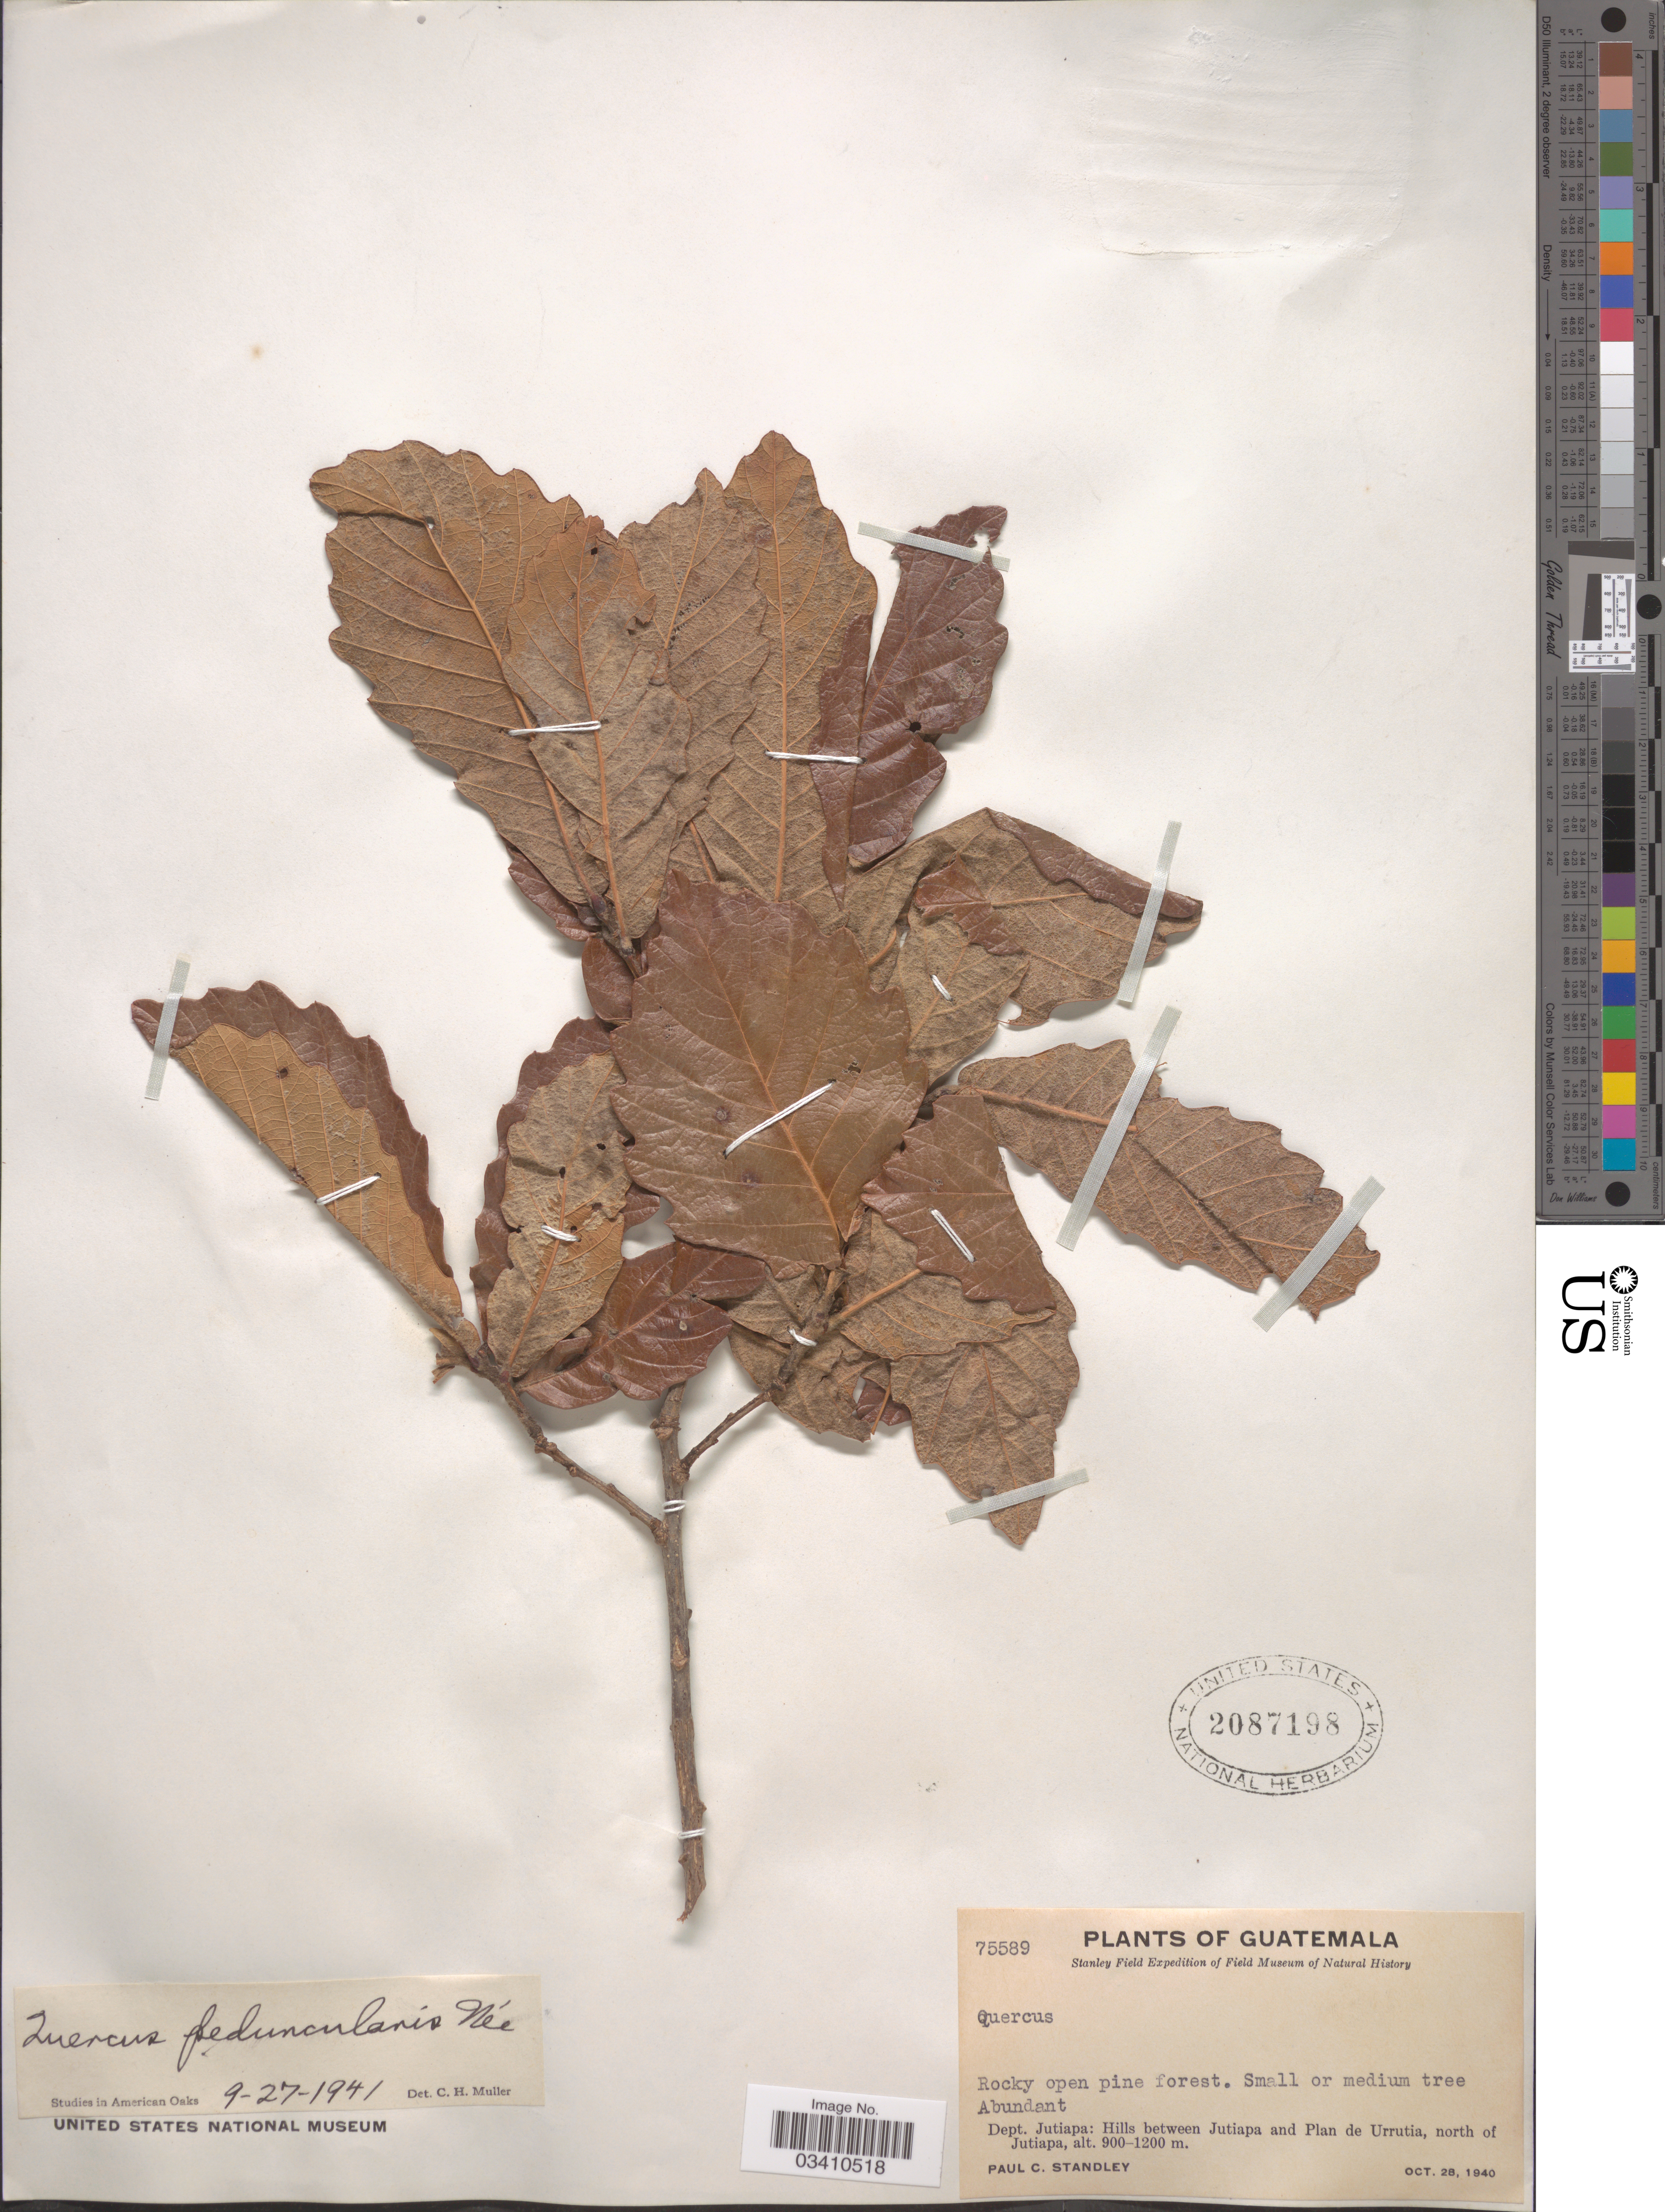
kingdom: Plantae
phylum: Tracheophyta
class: Magnoliopsida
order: Fagales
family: Fagaceae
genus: Quercus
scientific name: Quercus peduncularis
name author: Née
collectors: P. C. Standley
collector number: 75589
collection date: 1940-10-28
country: Guatemala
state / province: Jutiapa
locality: Dept. Jutiapa: Hills between Jutiapa and Plan de Urrutia, north of Jutiapa.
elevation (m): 900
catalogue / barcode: US 2087198